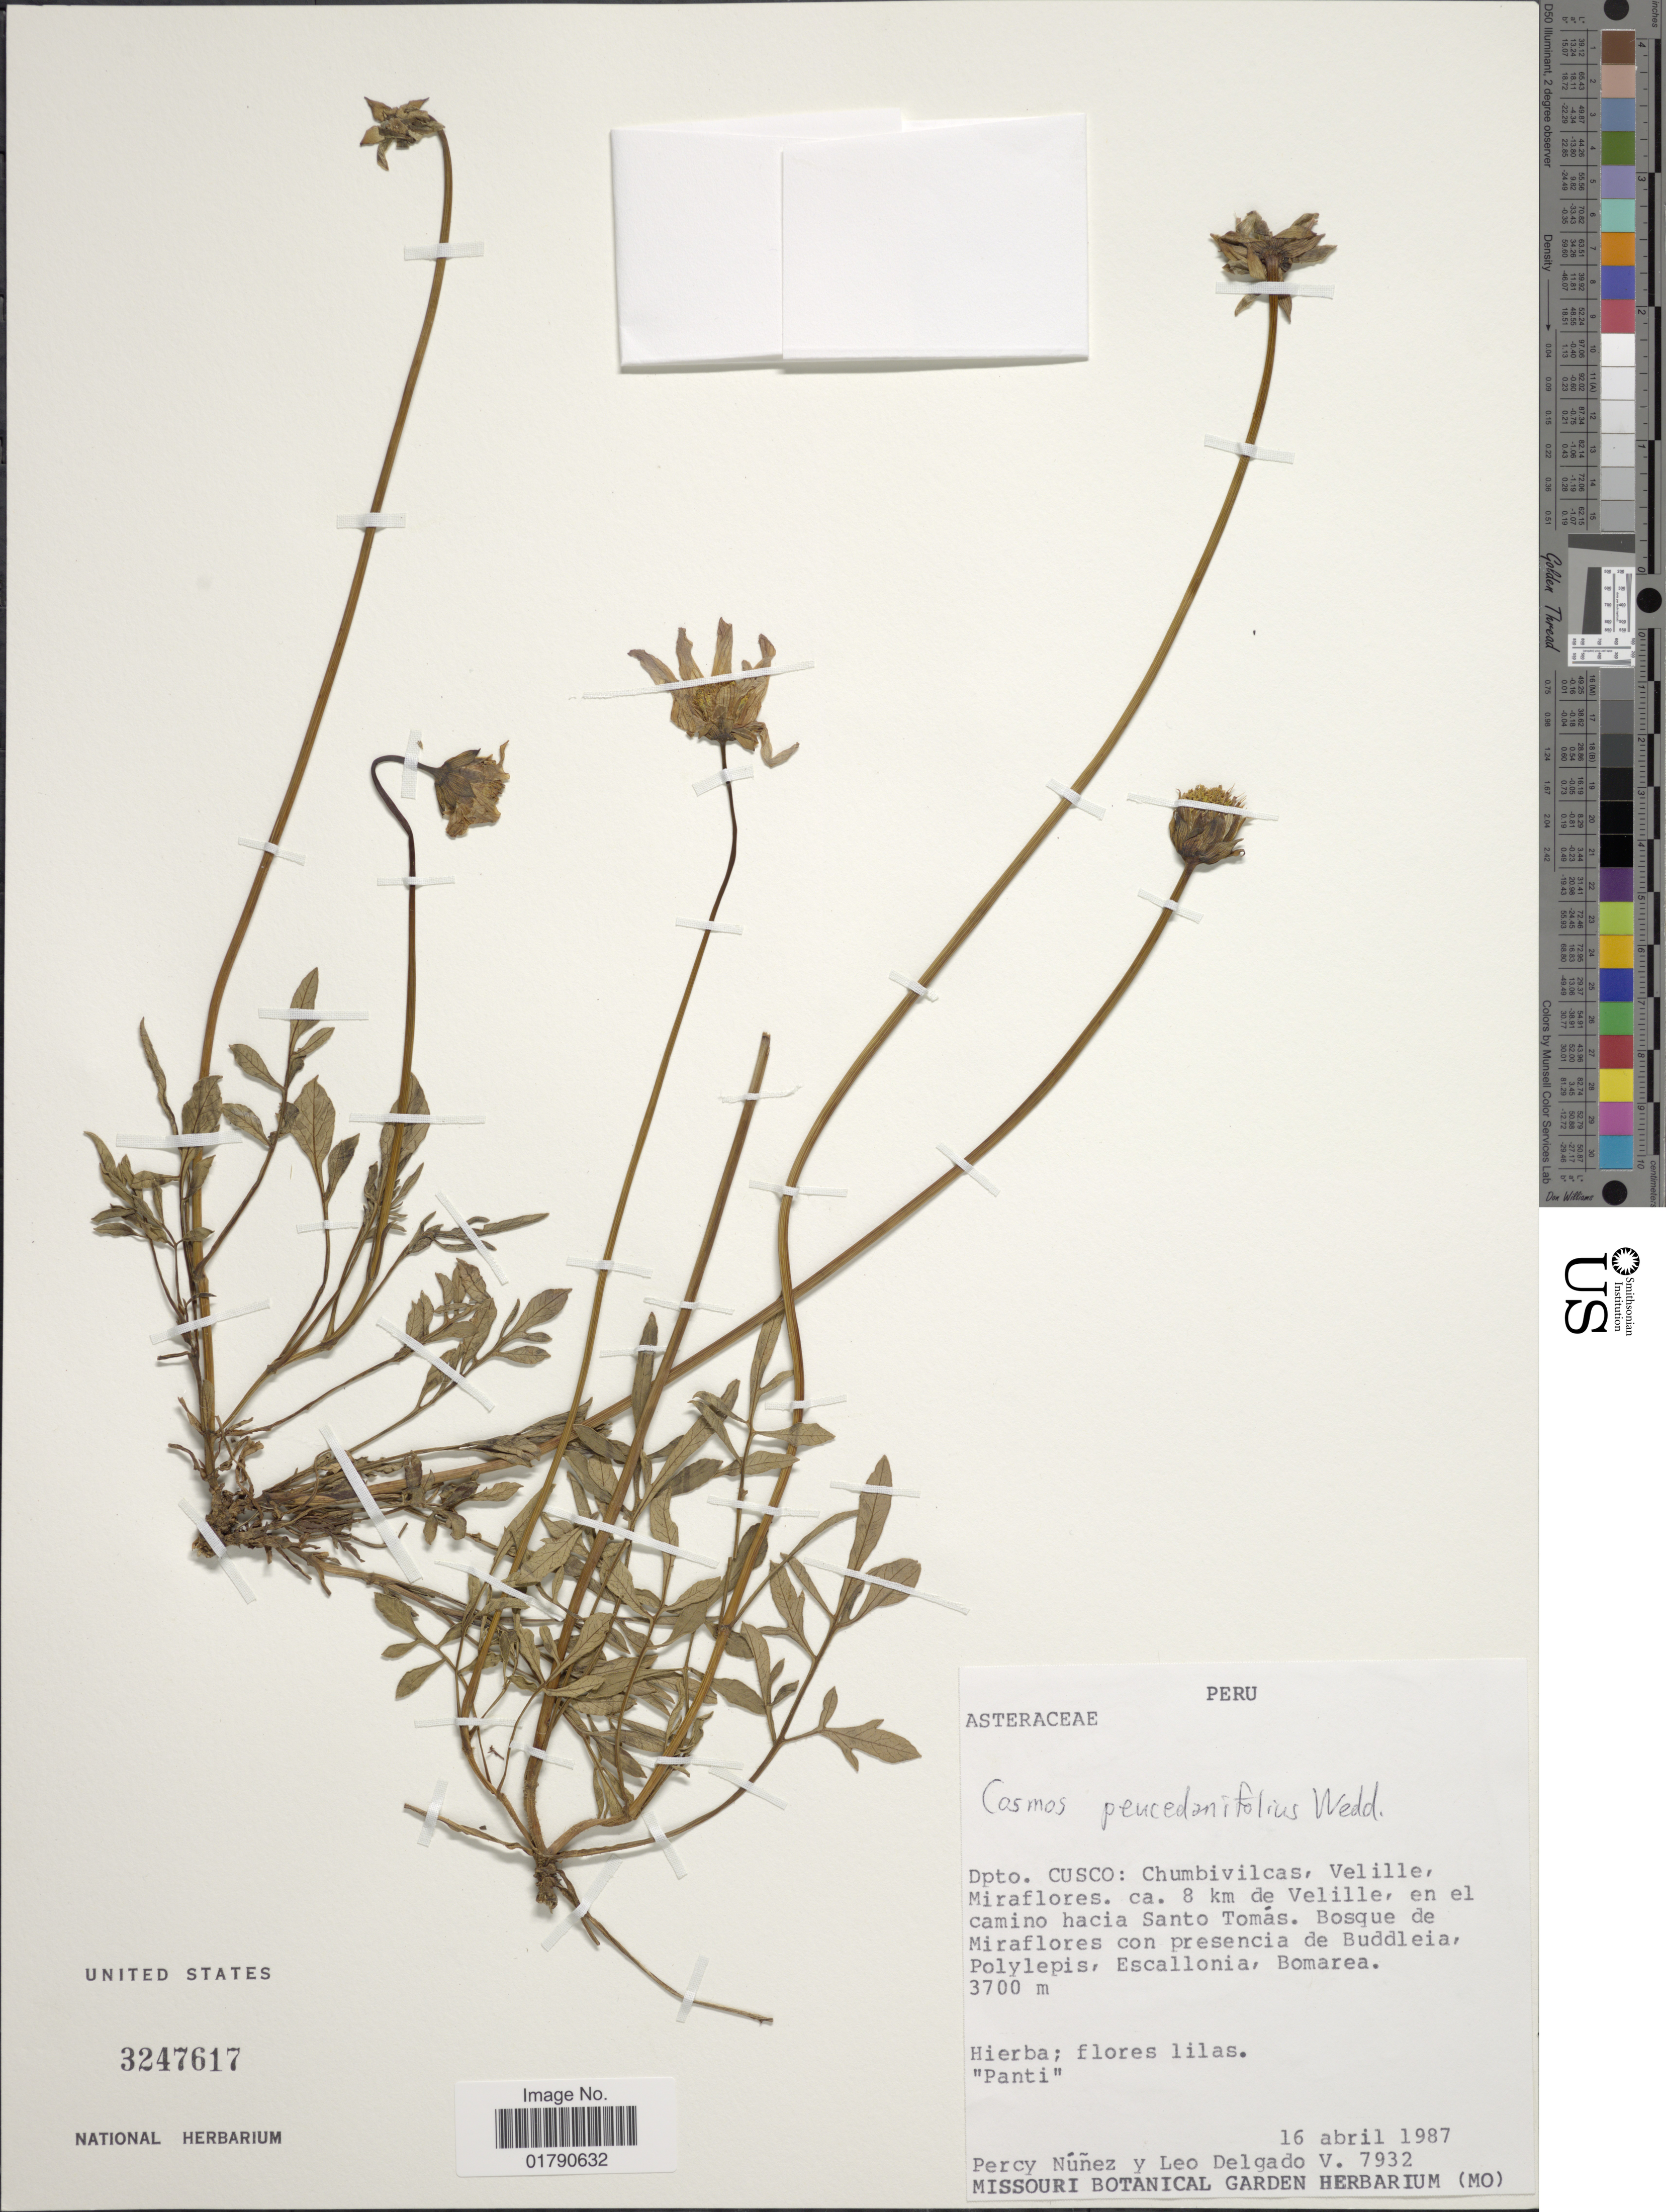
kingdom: Plantae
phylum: Tracheophyta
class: Magnoliopsida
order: Asterales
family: Asteraceae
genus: Cosmos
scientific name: Cosmos peucedanifolius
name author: Wedd.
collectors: P. Nuñez V. & L. Delgado V.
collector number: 7932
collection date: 1987-04-16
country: Peru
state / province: Cusco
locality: Chumbivilcas, Velille, Miraflores, ca 8 km de Velille, en el camino hacia Santo Tomas, bosque de Miraflores con presencia de Buddleia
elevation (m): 3700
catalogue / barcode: US 3247617